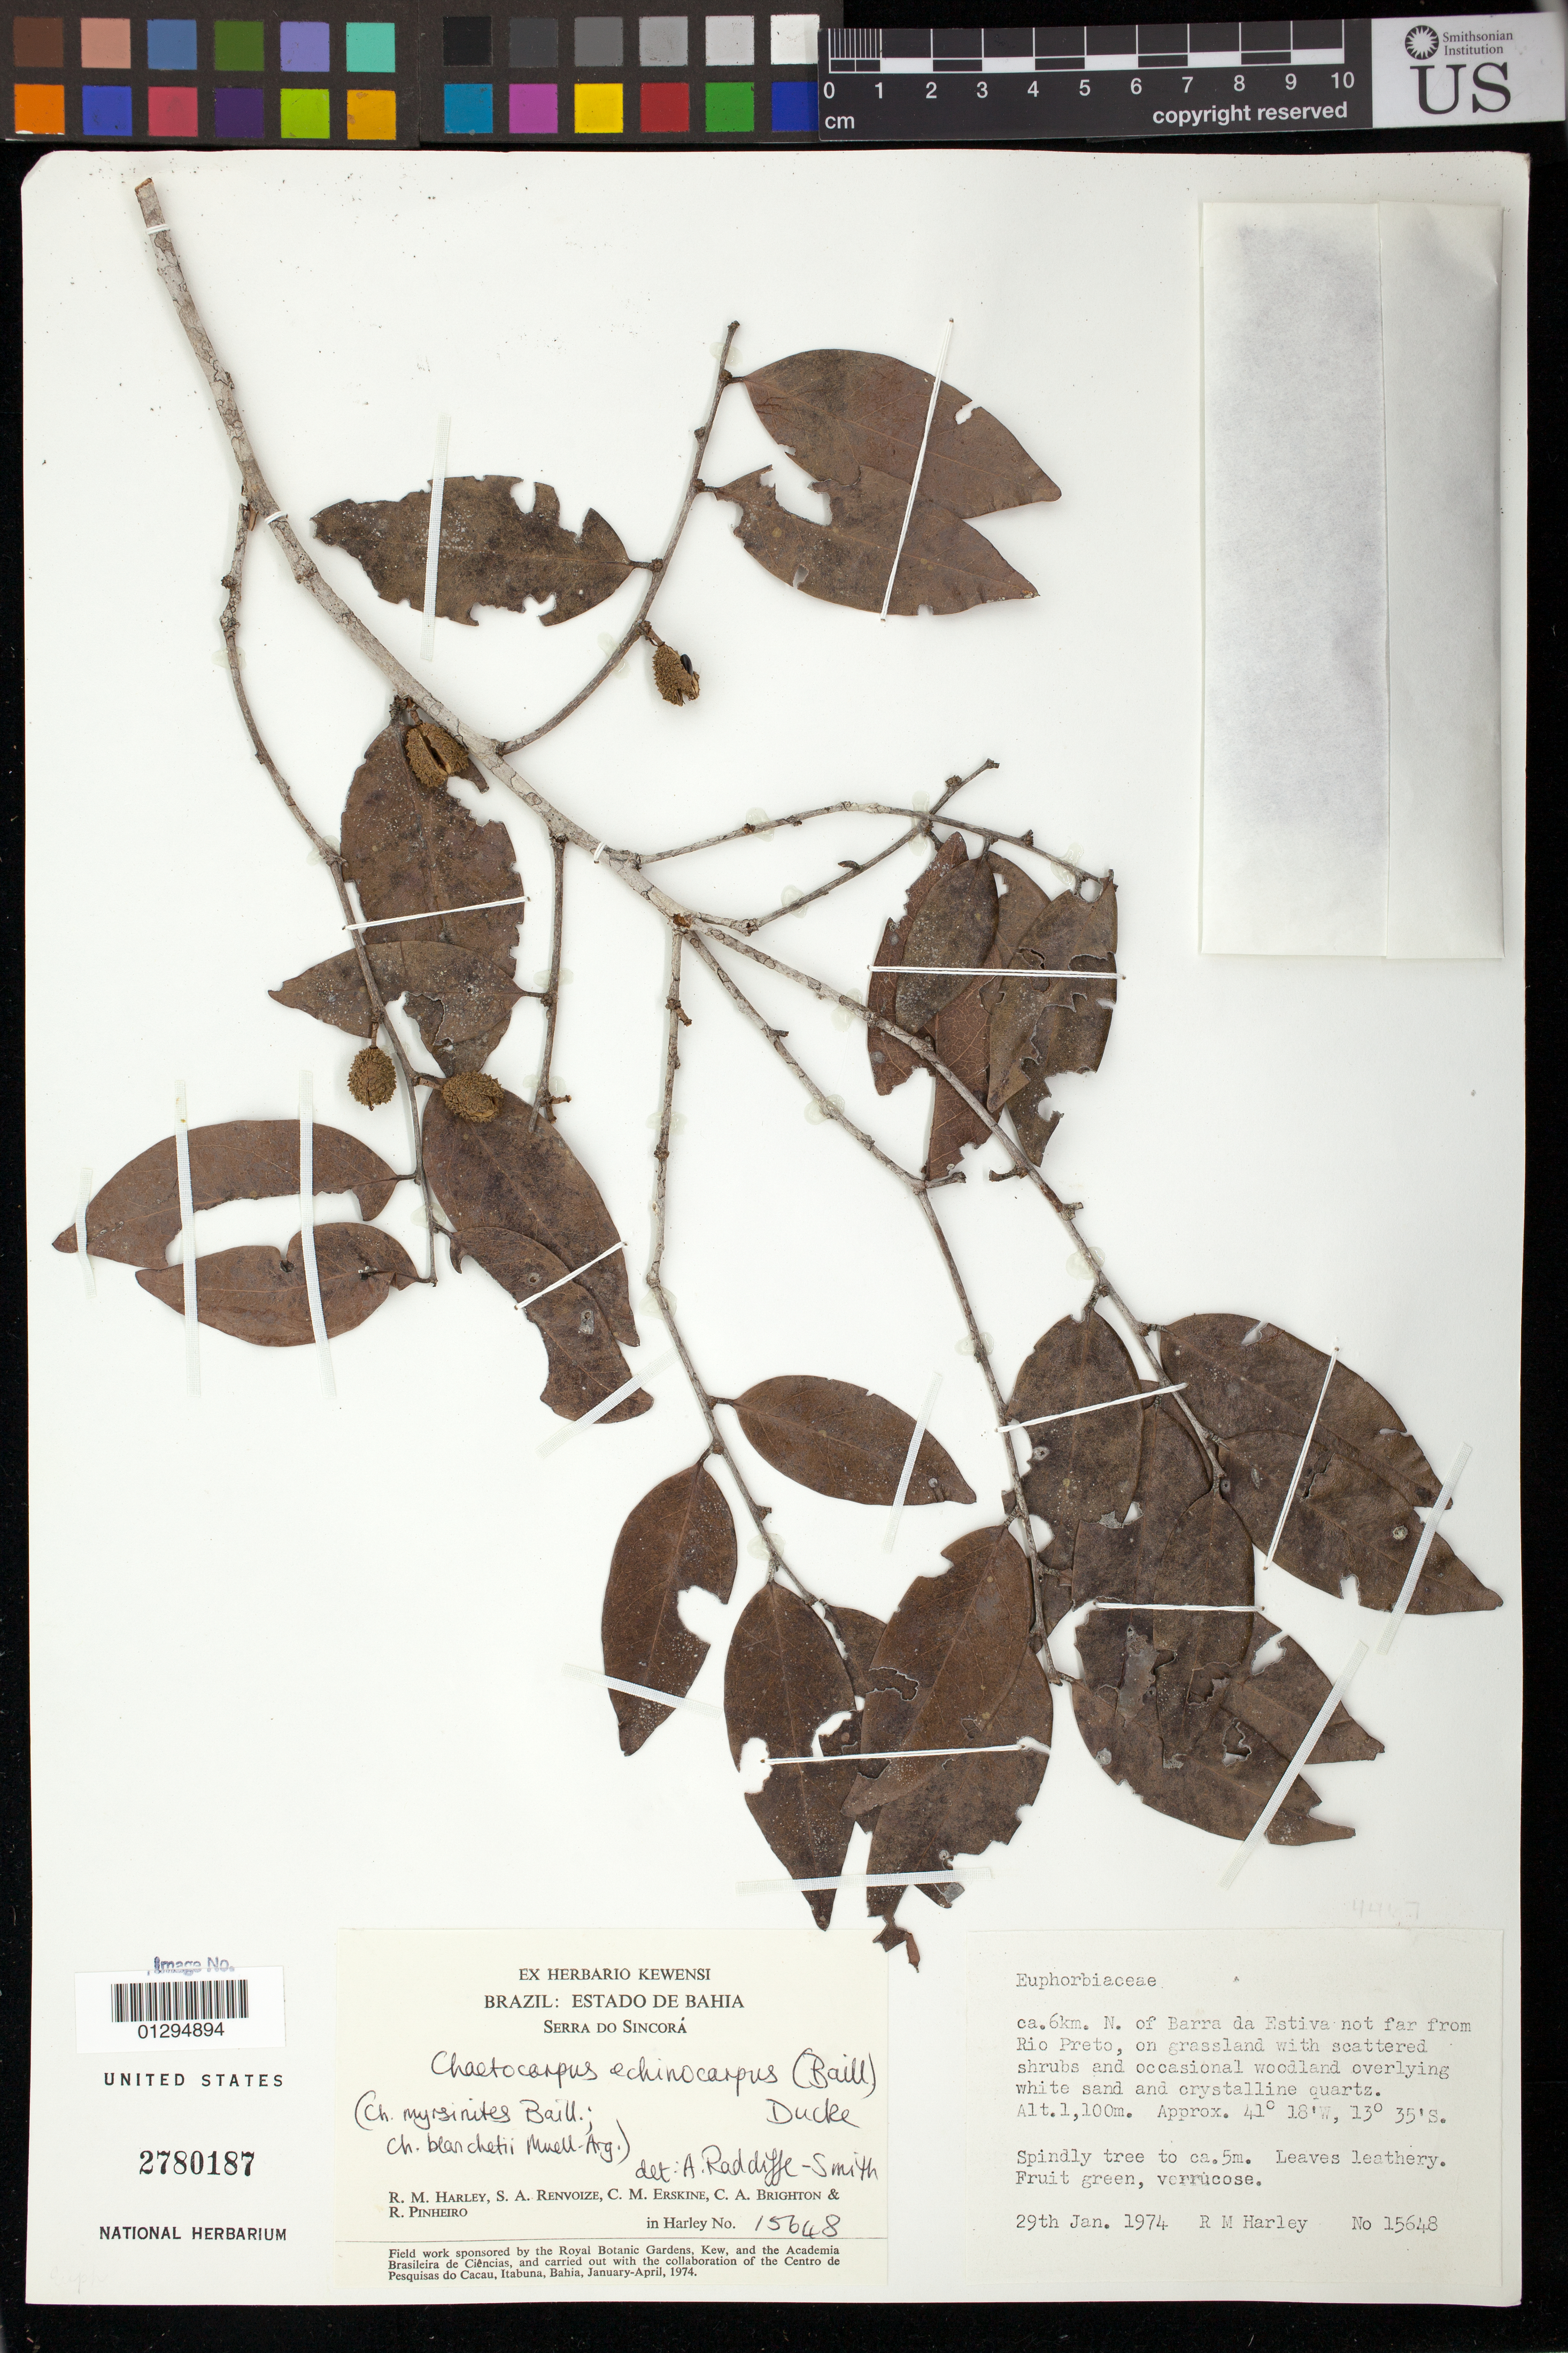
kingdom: Plantae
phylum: Tracheophyta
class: Magnoliopsida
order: Malpighiales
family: Peraceae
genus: Chaetocarpus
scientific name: Chaetocarpus echinocarpus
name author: (Baill.) Ducke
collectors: R. M. Harley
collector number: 15648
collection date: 1974-01-29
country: Brazil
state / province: Bahia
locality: ca. 6km. N. of Barra da Estiva not far from Rio Preto, on grassland with scattered shrubs and occasional woodland overlying white sand and crystalline quartz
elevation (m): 1100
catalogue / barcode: US 2780187